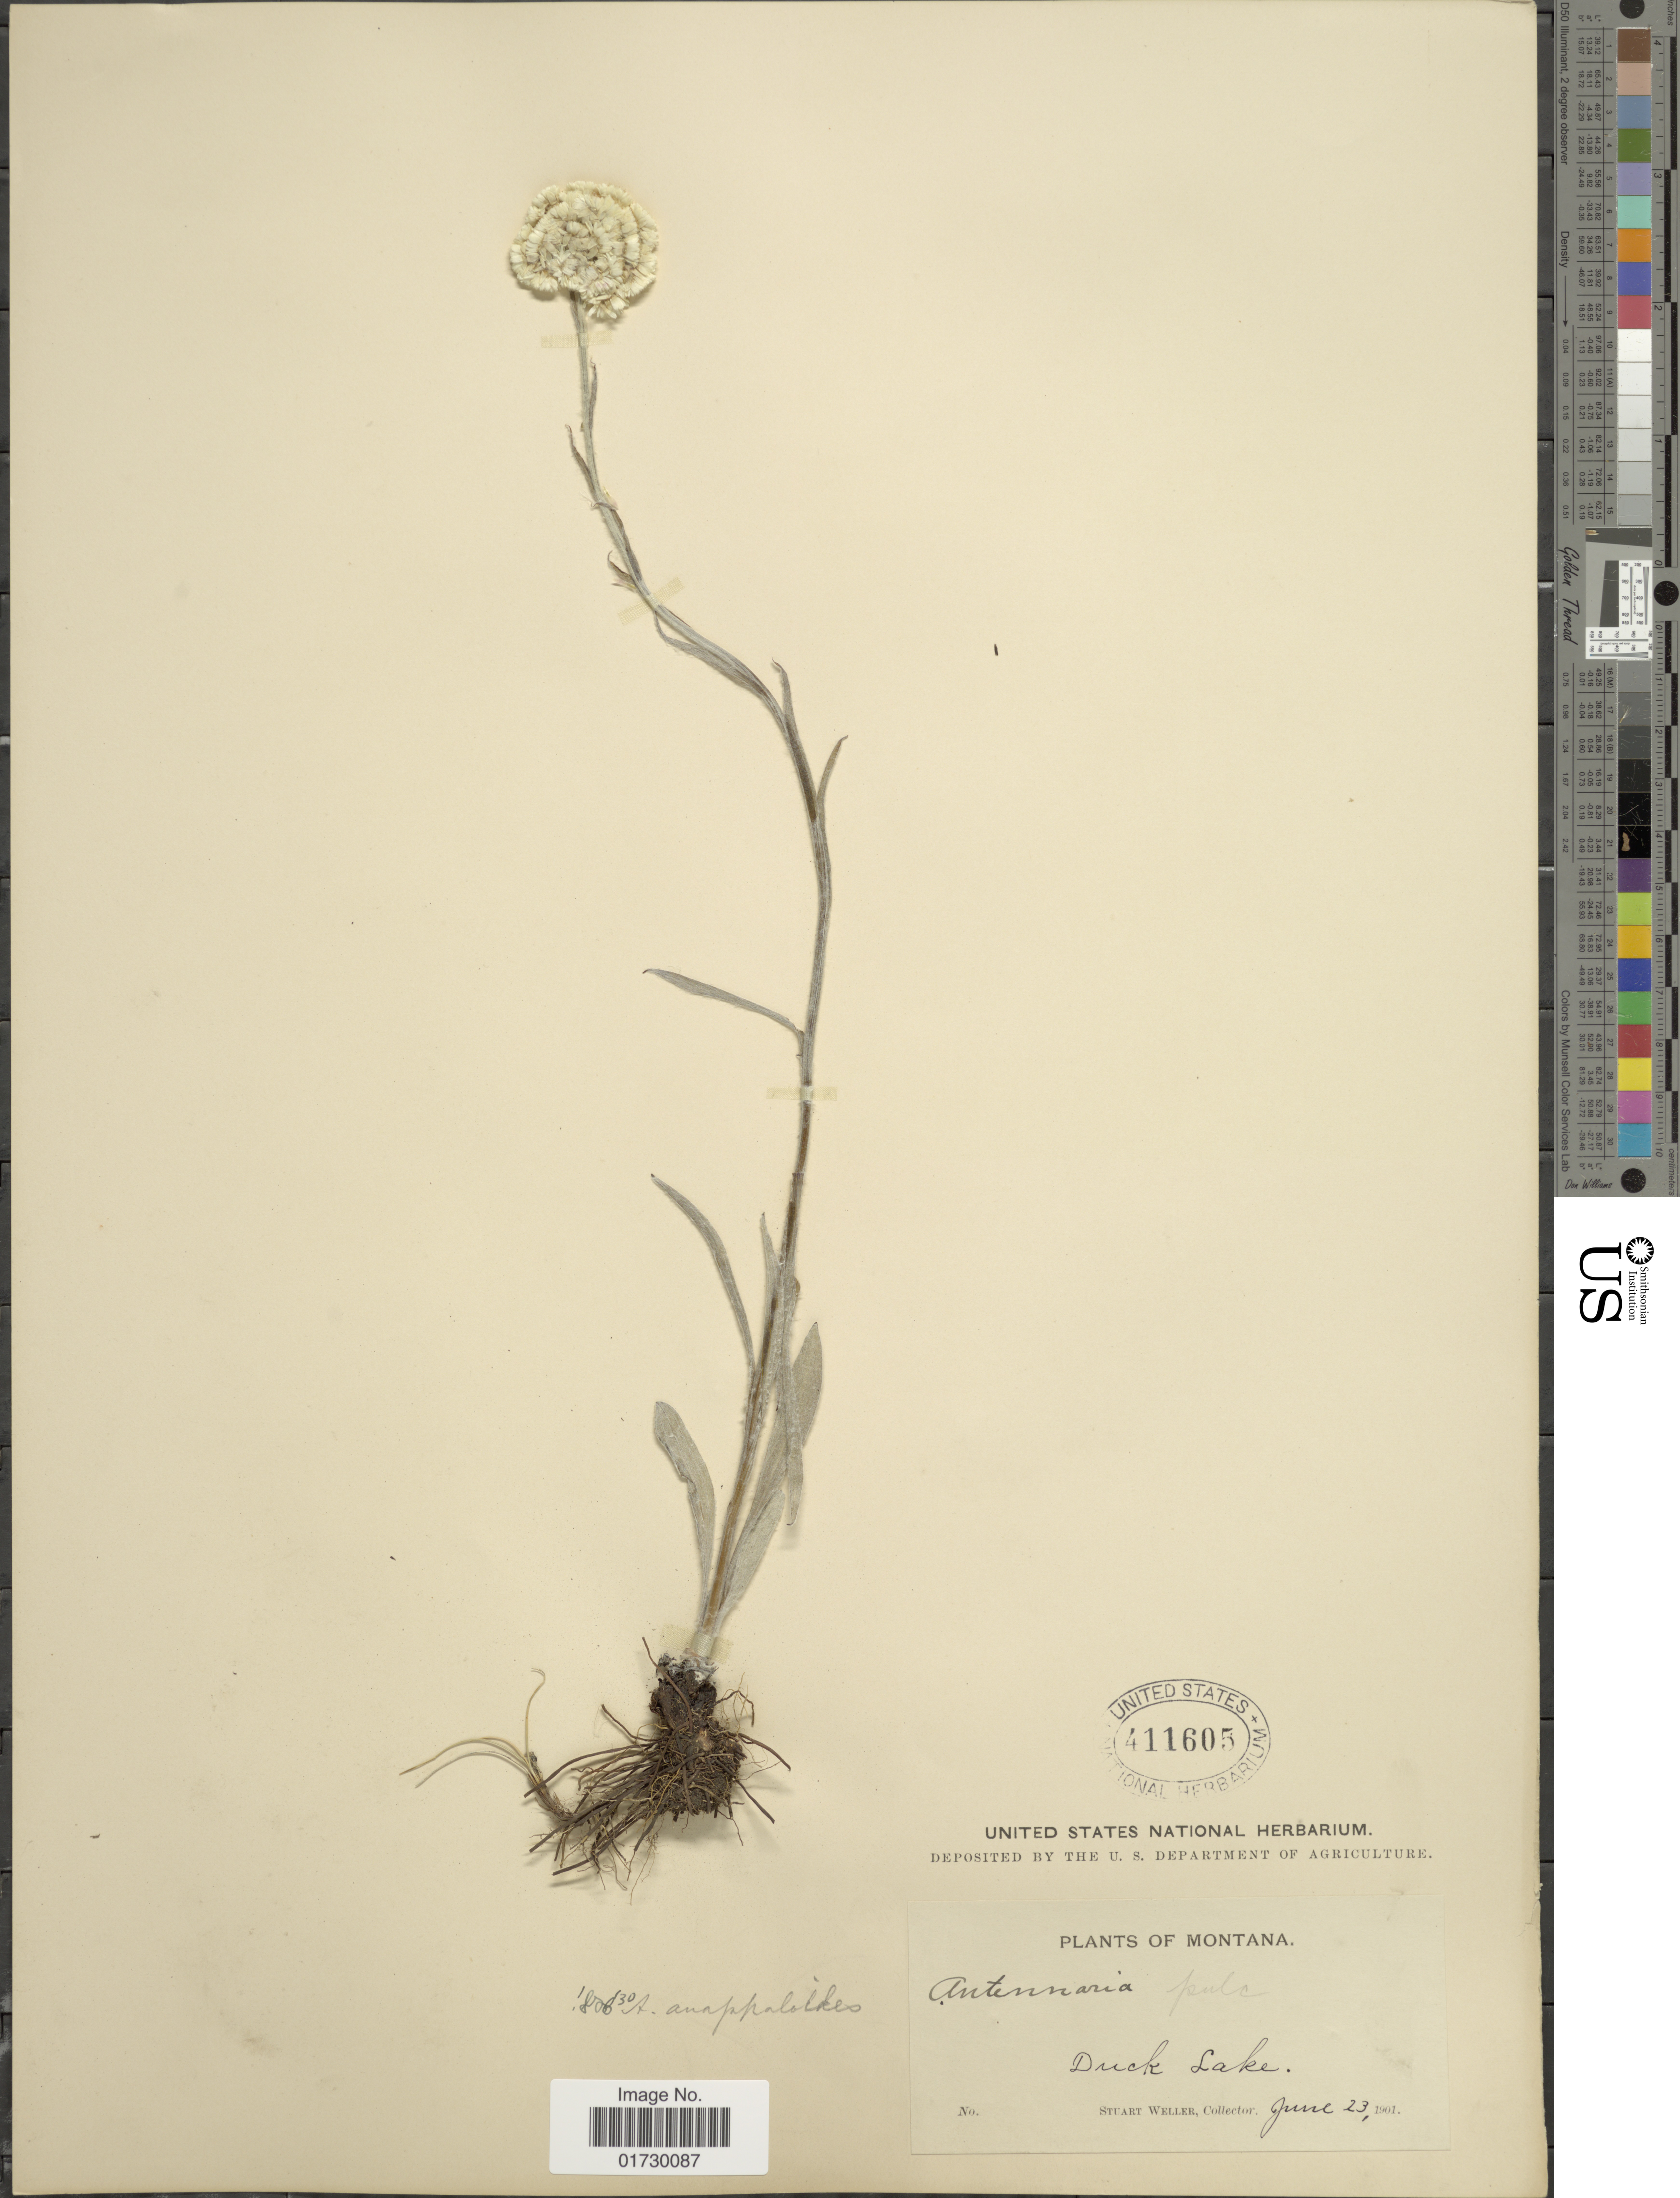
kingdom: Plantae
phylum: Tracheophyta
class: Magnoliopsida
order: Asterales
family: Asteraceae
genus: Antennaria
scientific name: Antennaria anaphaloides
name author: Rydb.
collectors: S. Weller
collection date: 1901-06-23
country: United States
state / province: Montana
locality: Duck Lake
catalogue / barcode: US 411605